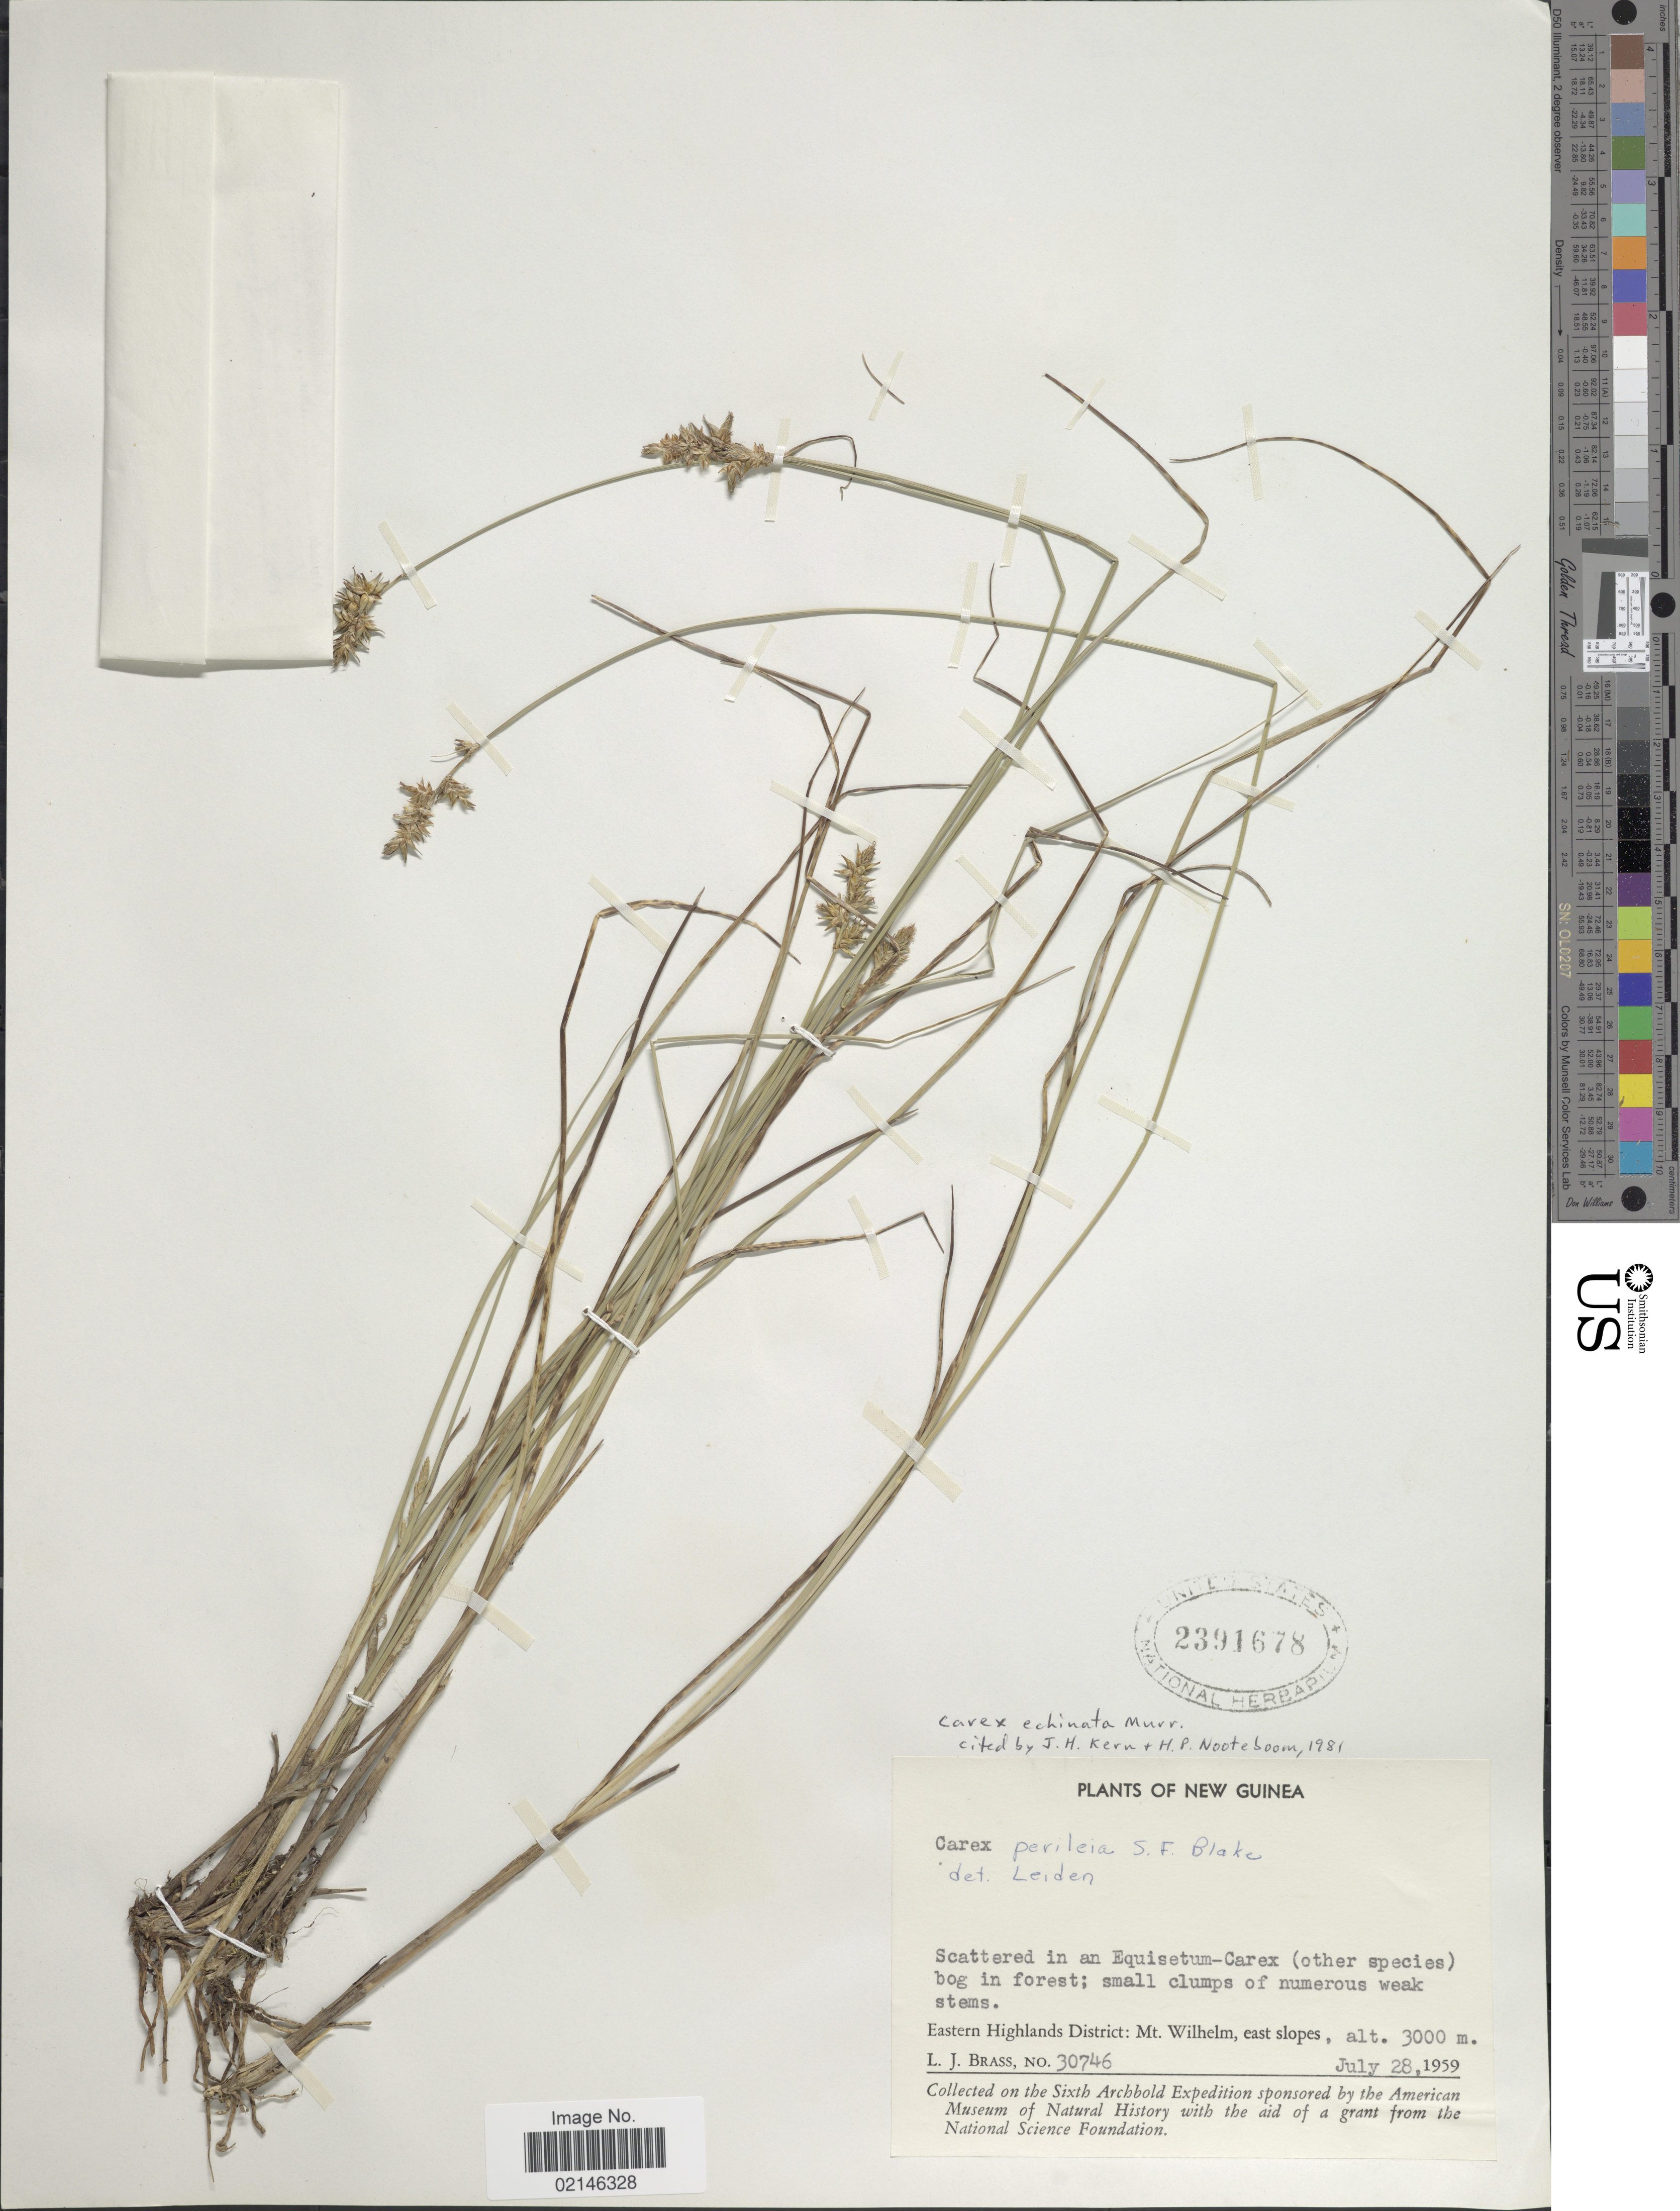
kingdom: Plantae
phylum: Tracheophyta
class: Liliopsida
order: Poales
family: Cyperaceae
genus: Carex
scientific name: Carex echinata subsp. echinata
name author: Murray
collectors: L. J. Brass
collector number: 30746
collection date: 1959-07-28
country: Papua New Guinea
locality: New Guinea. Eastern Highlands District: Mt. Wilhelm, east slopes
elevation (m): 3000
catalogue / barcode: US 2391678